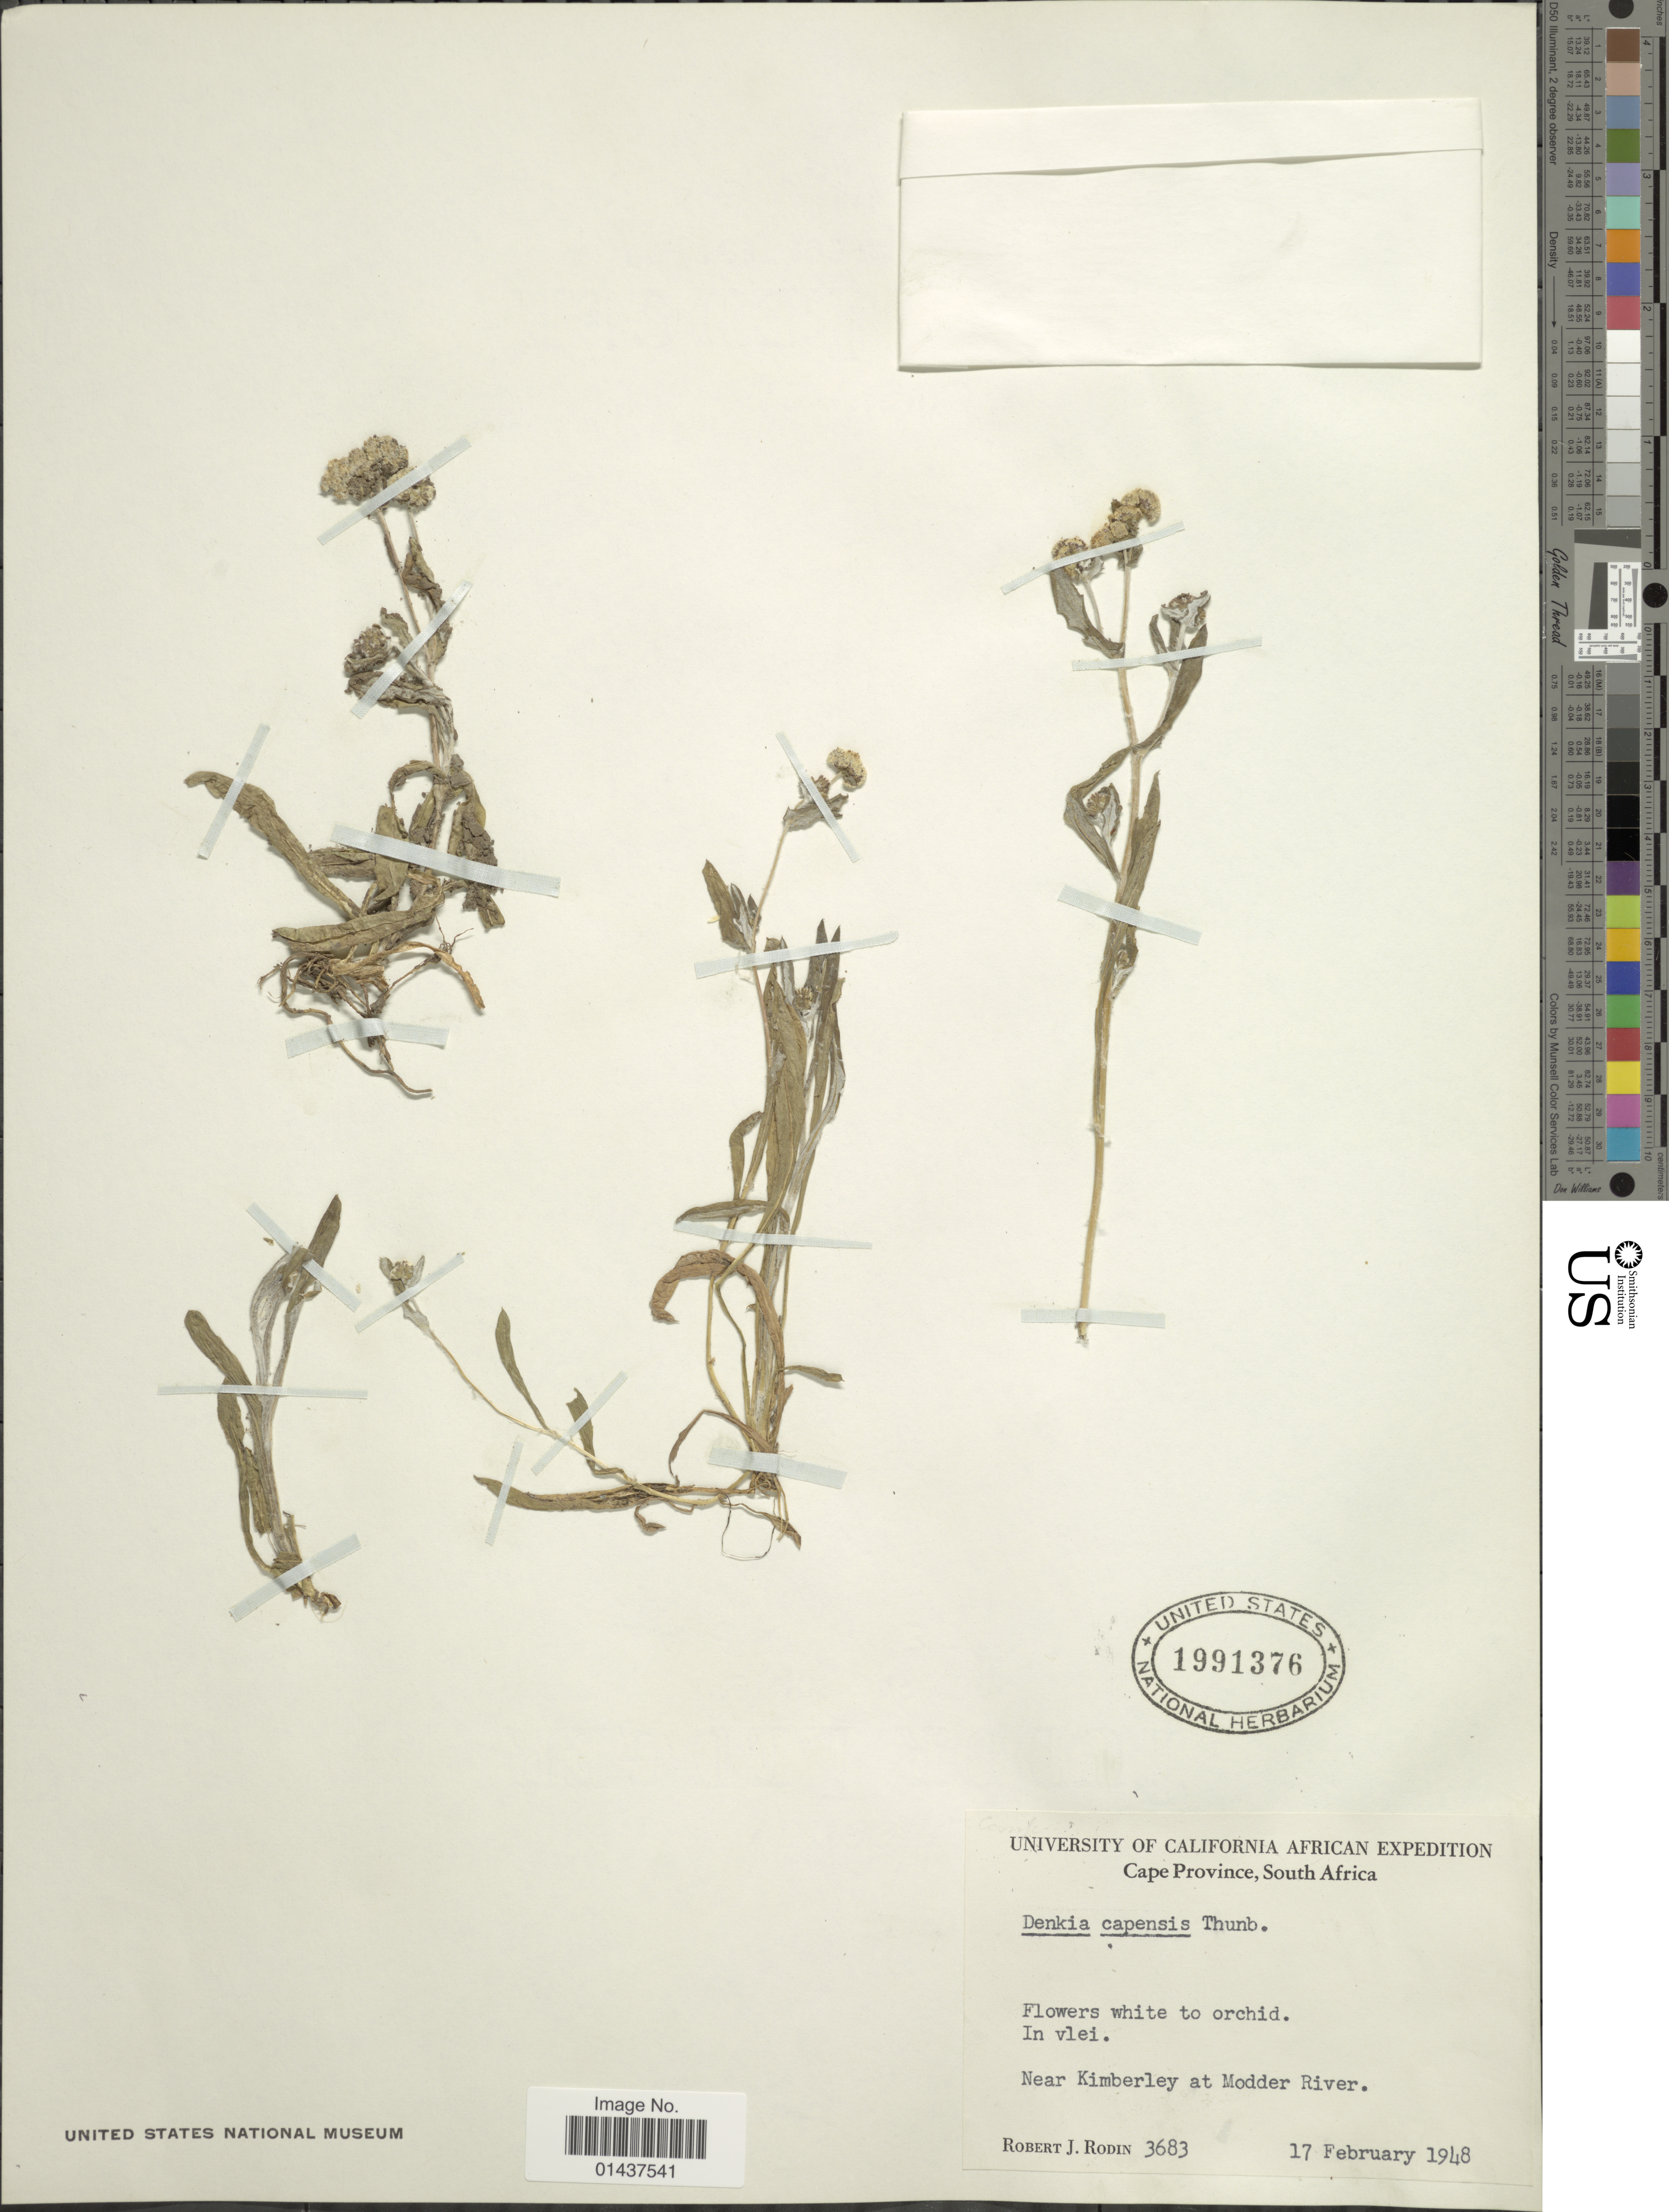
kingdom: Plantae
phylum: Tracheophyta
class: Magnoliopsida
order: Asterales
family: Asteraceae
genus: Denekia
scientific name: Denekia capensis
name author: Thunb.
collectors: R. J. Rodin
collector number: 3683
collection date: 1948-02-17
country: South Africa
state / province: Northern Cape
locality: In vlei, Near Kimberley at Modder River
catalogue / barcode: US 1991376